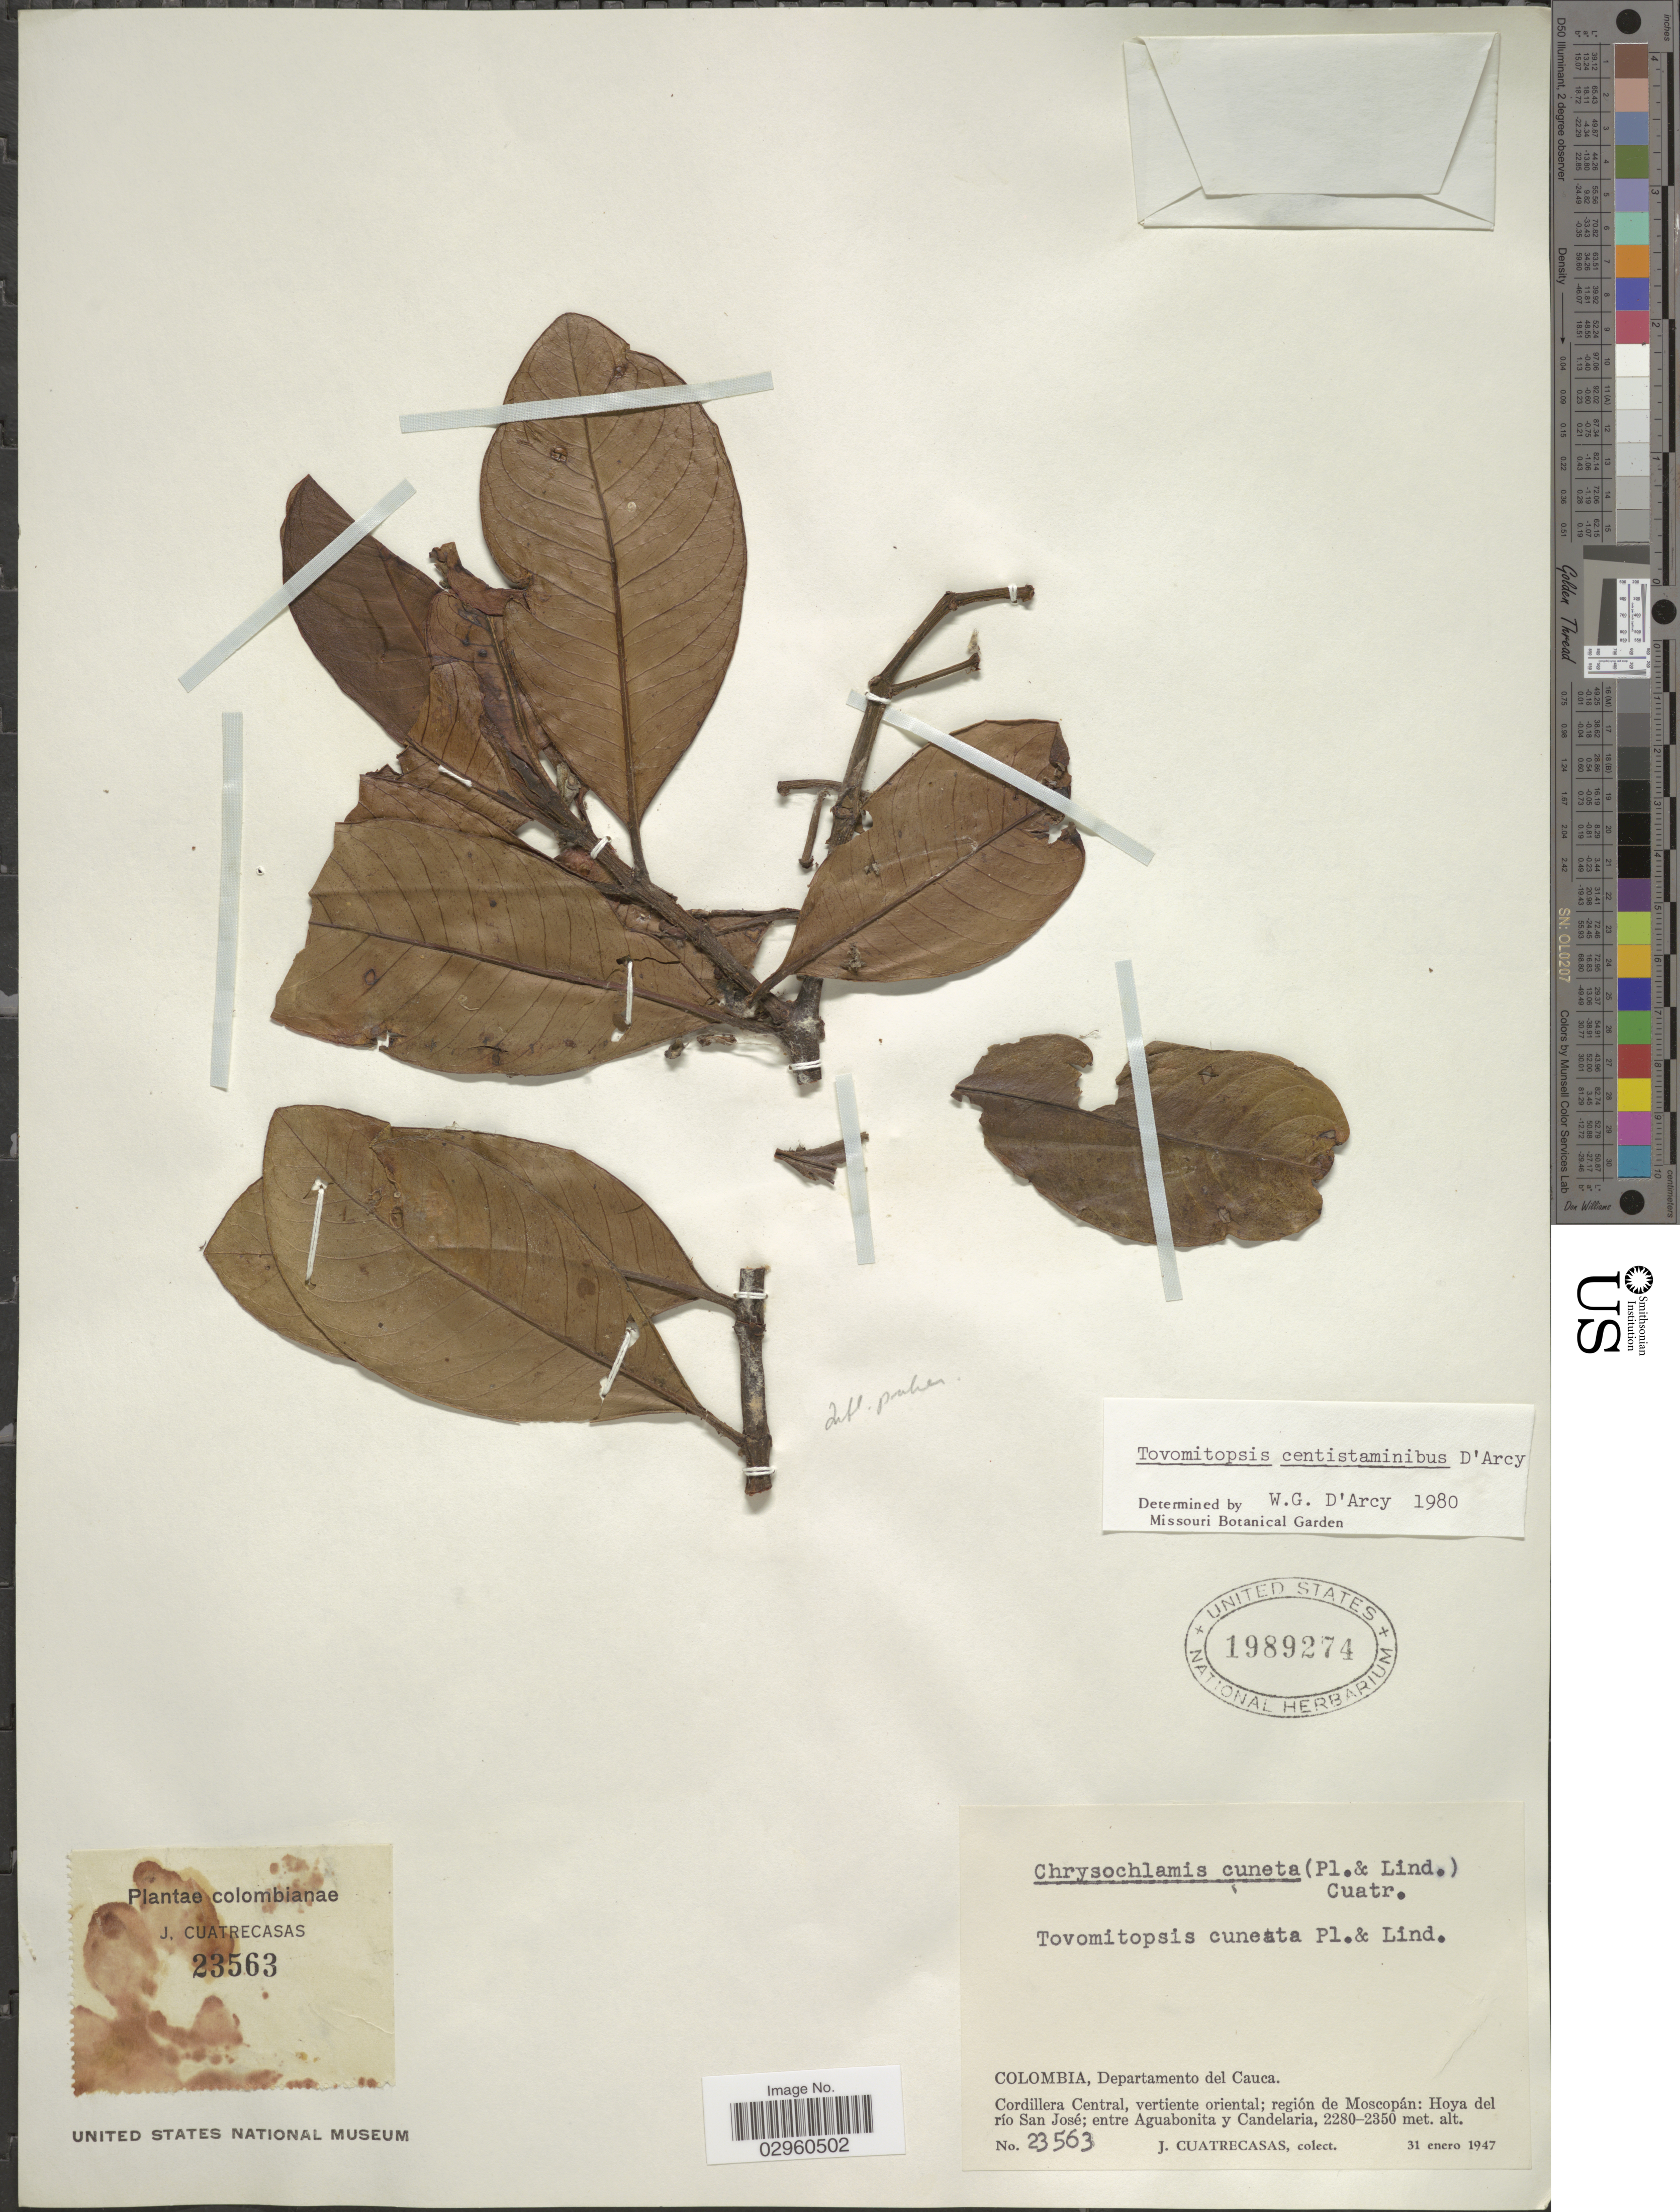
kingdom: Plantae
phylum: Tracheophyta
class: Magnoliopsida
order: Malpighiales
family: Clusiaceae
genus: Tovomitopsis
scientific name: Tovomitopsis centistaminibus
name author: D'Arcy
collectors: J. Cuatrecasas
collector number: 23563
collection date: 1947-01-31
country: Colombia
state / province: Cauca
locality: Departamento del Cauca. Cordillera Central, vertiente oriental; región de Moscopán: Hoya del río San José; entre Aguabonita y Candelaria.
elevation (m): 2280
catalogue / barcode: US 1989274